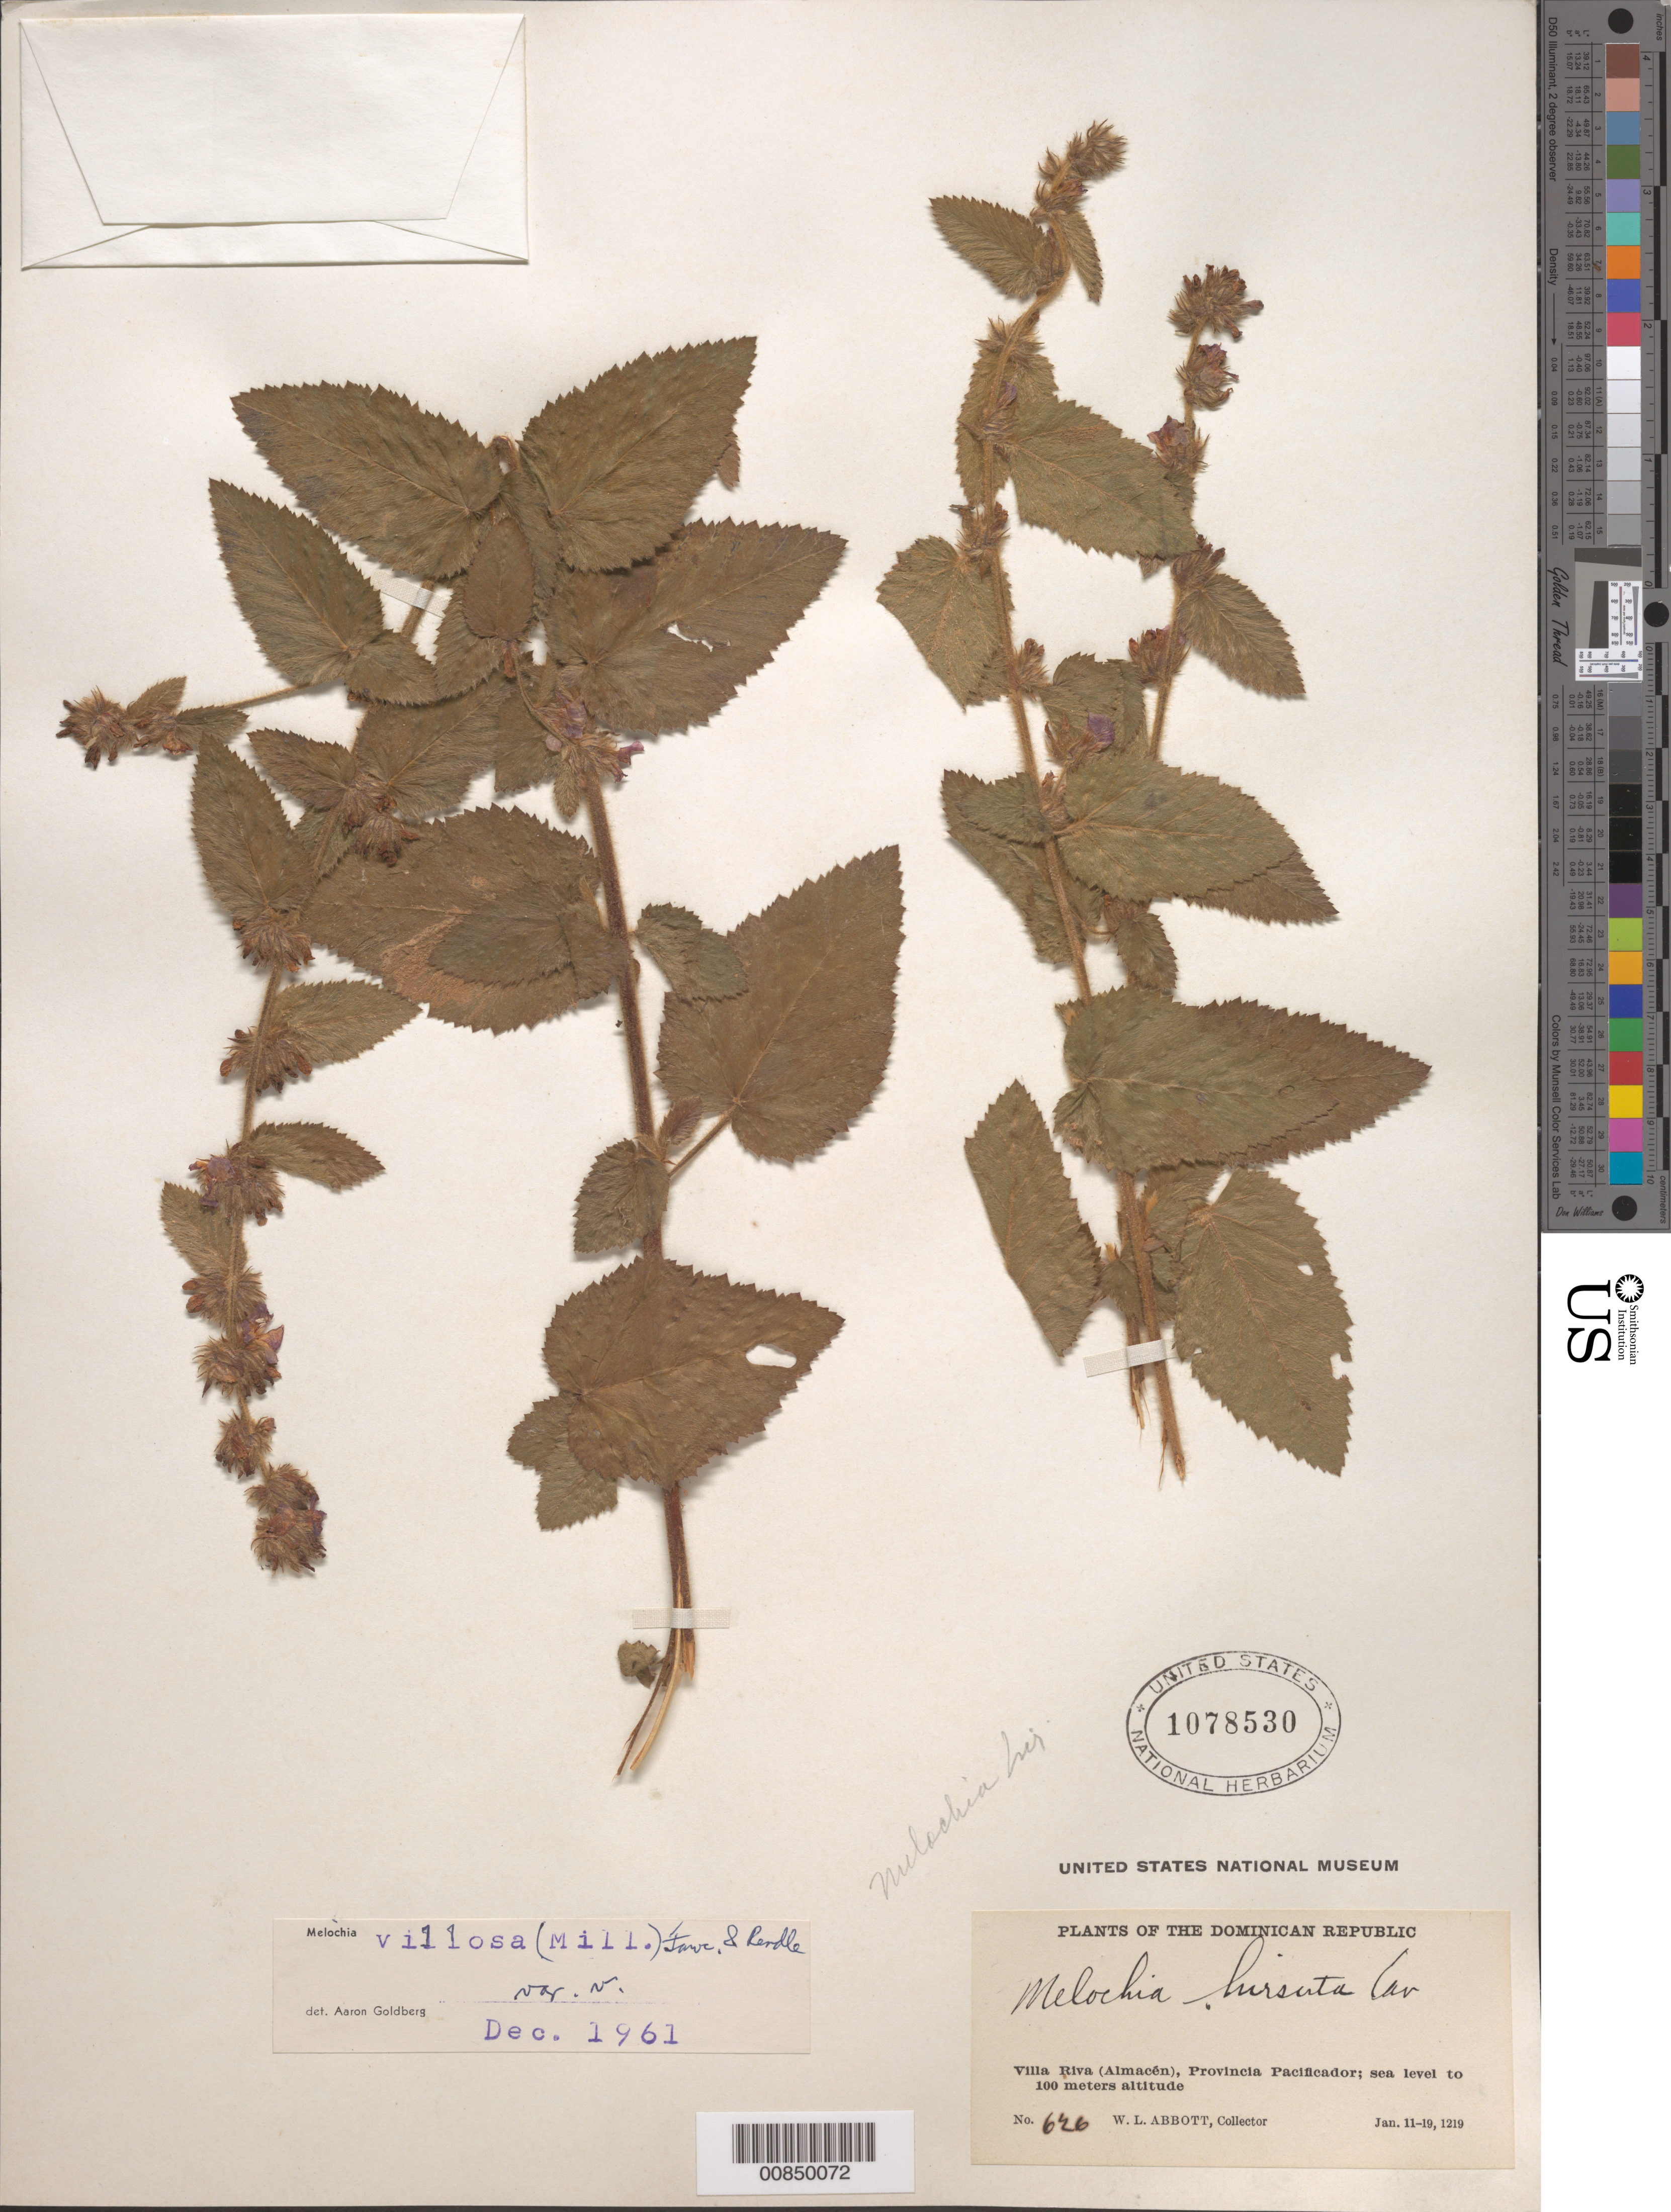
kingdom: Plantae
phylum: Tracheophyta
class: Magnoliopsida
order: Malvales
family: Malvaceae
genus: Melochia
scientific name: Melochia spicata var. spicata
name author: (L.) Fryxell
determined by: Dorr, L. J., (BOT), Smithsonian Institution - National Museum of Natural History (UNITED STATES)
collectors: W. L. Abbott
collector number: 626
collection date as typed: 11 Jan 1912 to 19 Jan 1912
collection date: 1912-01-11/1912-01-19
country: Dominican Republic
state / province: Duarte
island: Hispaniola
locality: Villa Riva (Almacen)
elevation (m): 0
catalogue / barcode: US 1078530